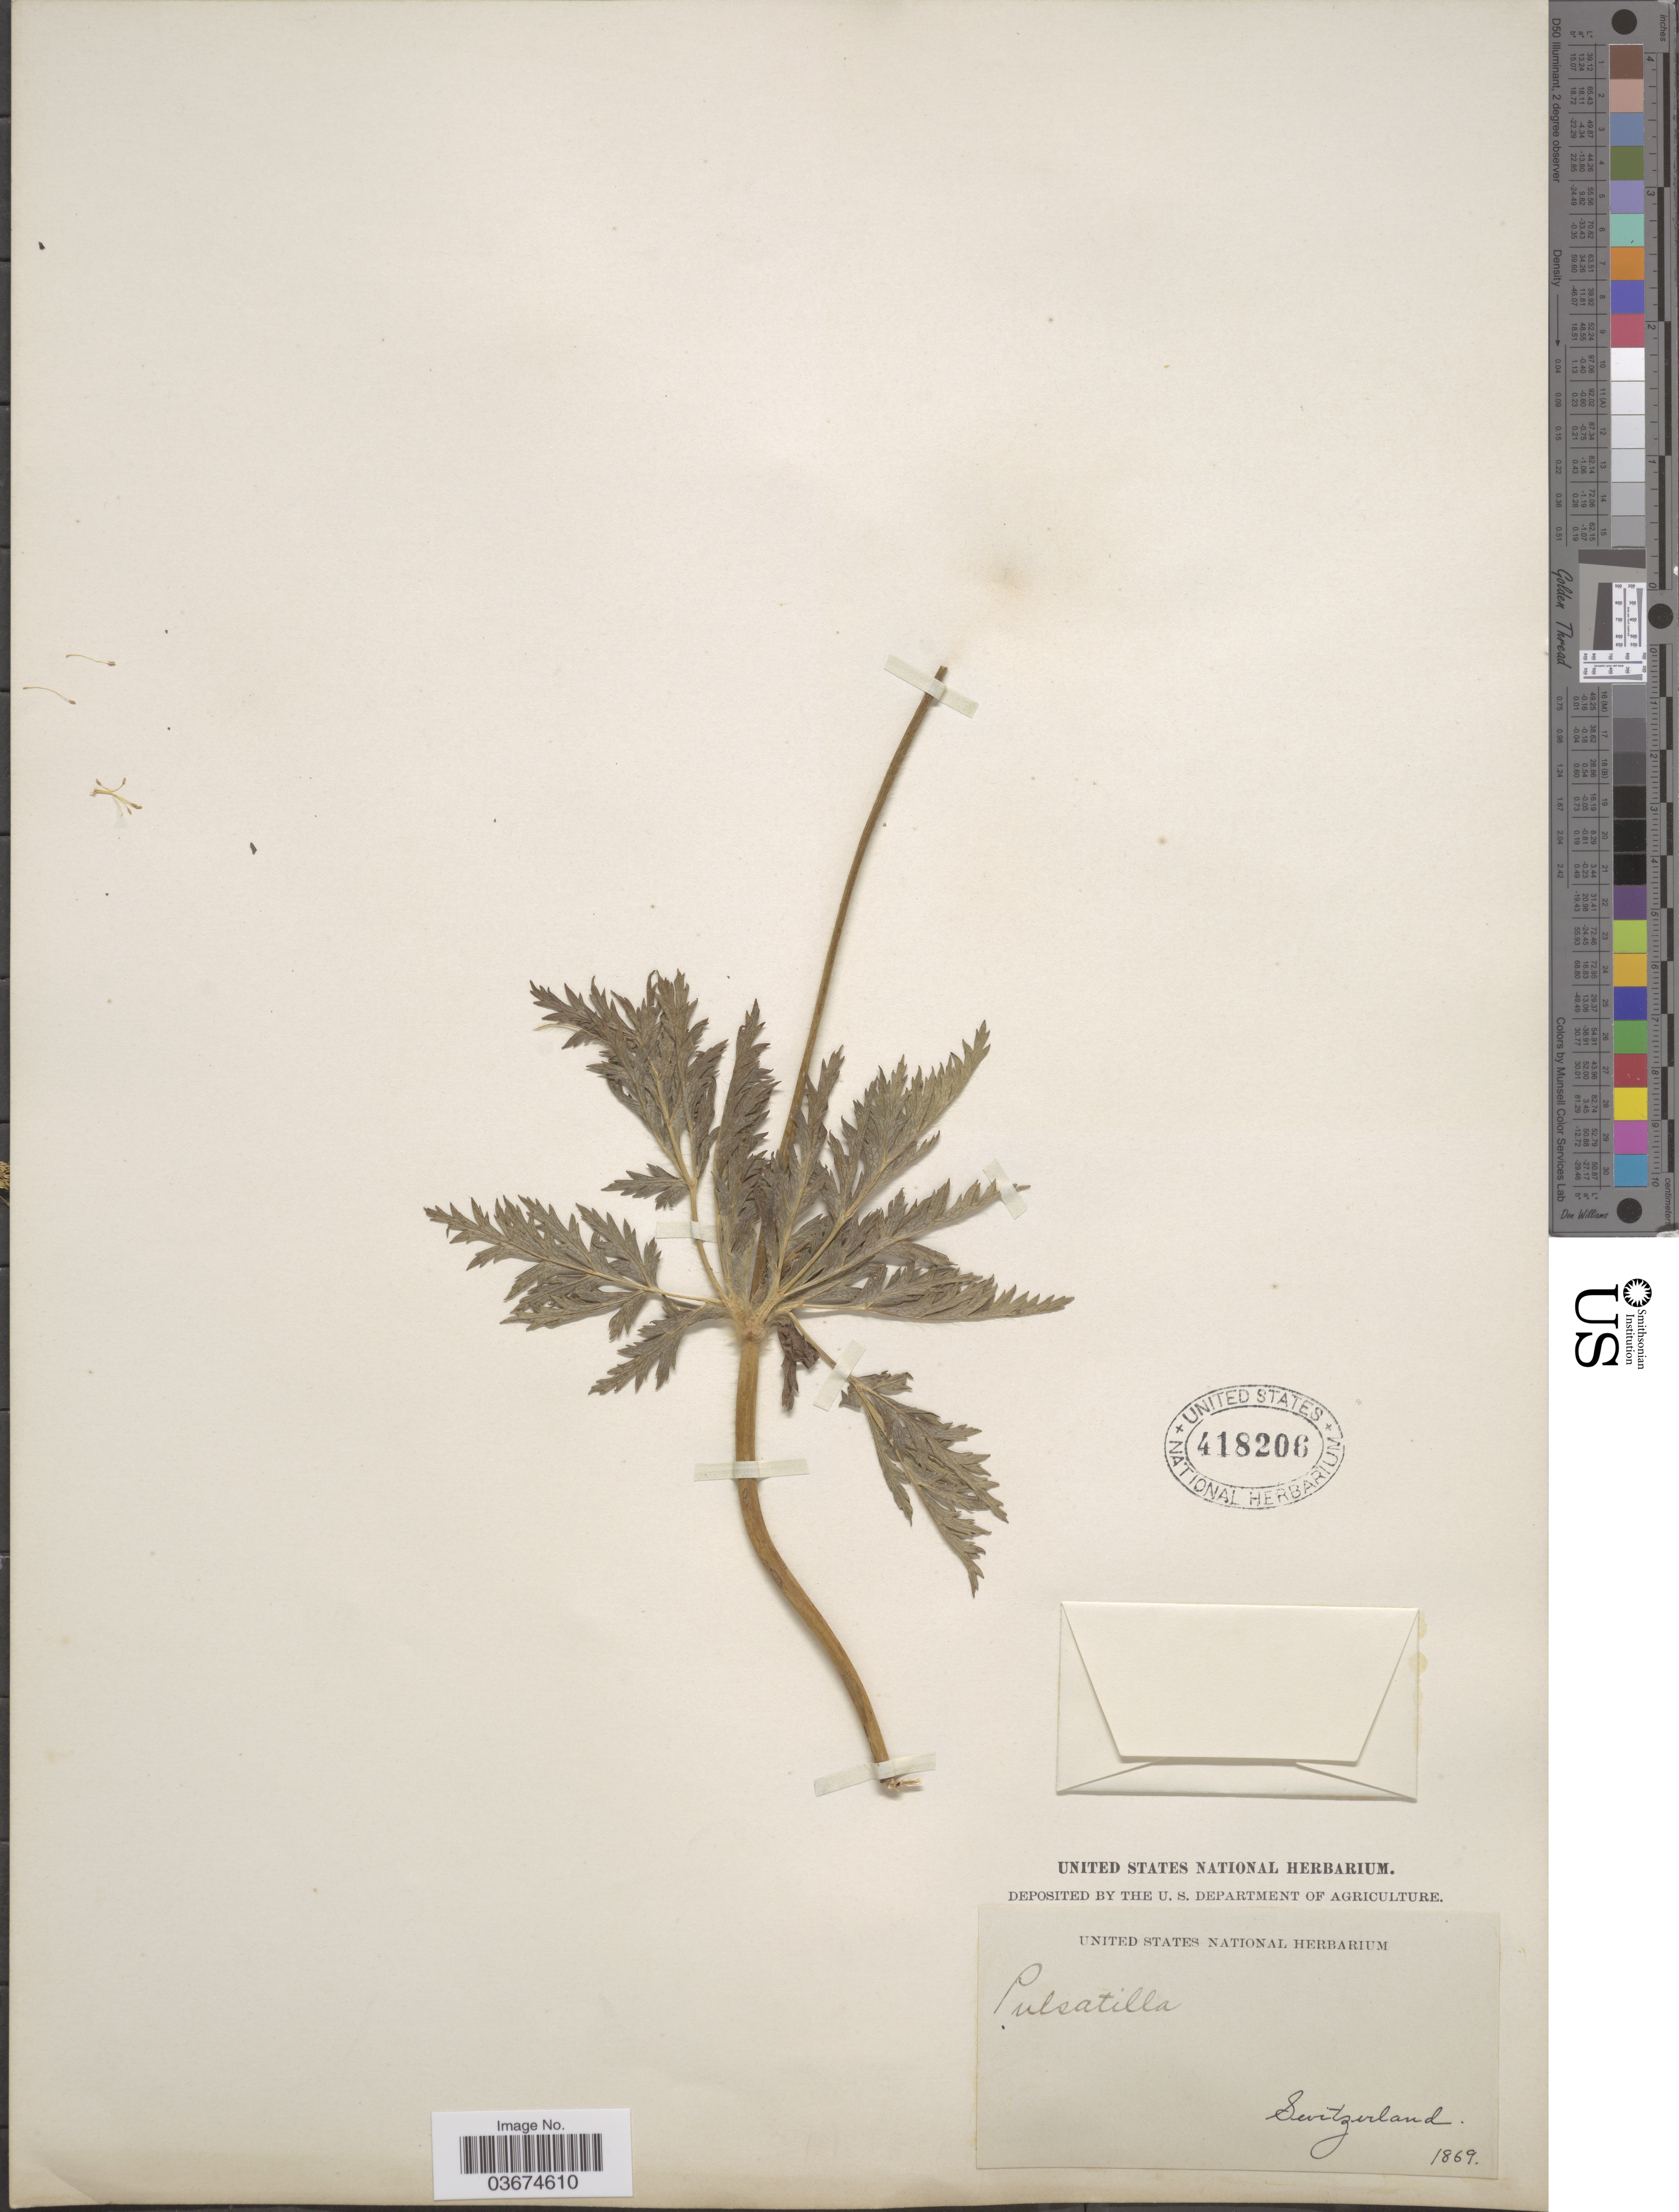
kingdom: Plantae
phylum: Tracheophyta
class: Magnoliopsida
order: Ranunculales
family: Ranunculaceae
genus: Pulsatilla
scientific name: Pulsatilla sp.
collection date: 1869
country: Switzerland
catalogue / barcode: US 418206